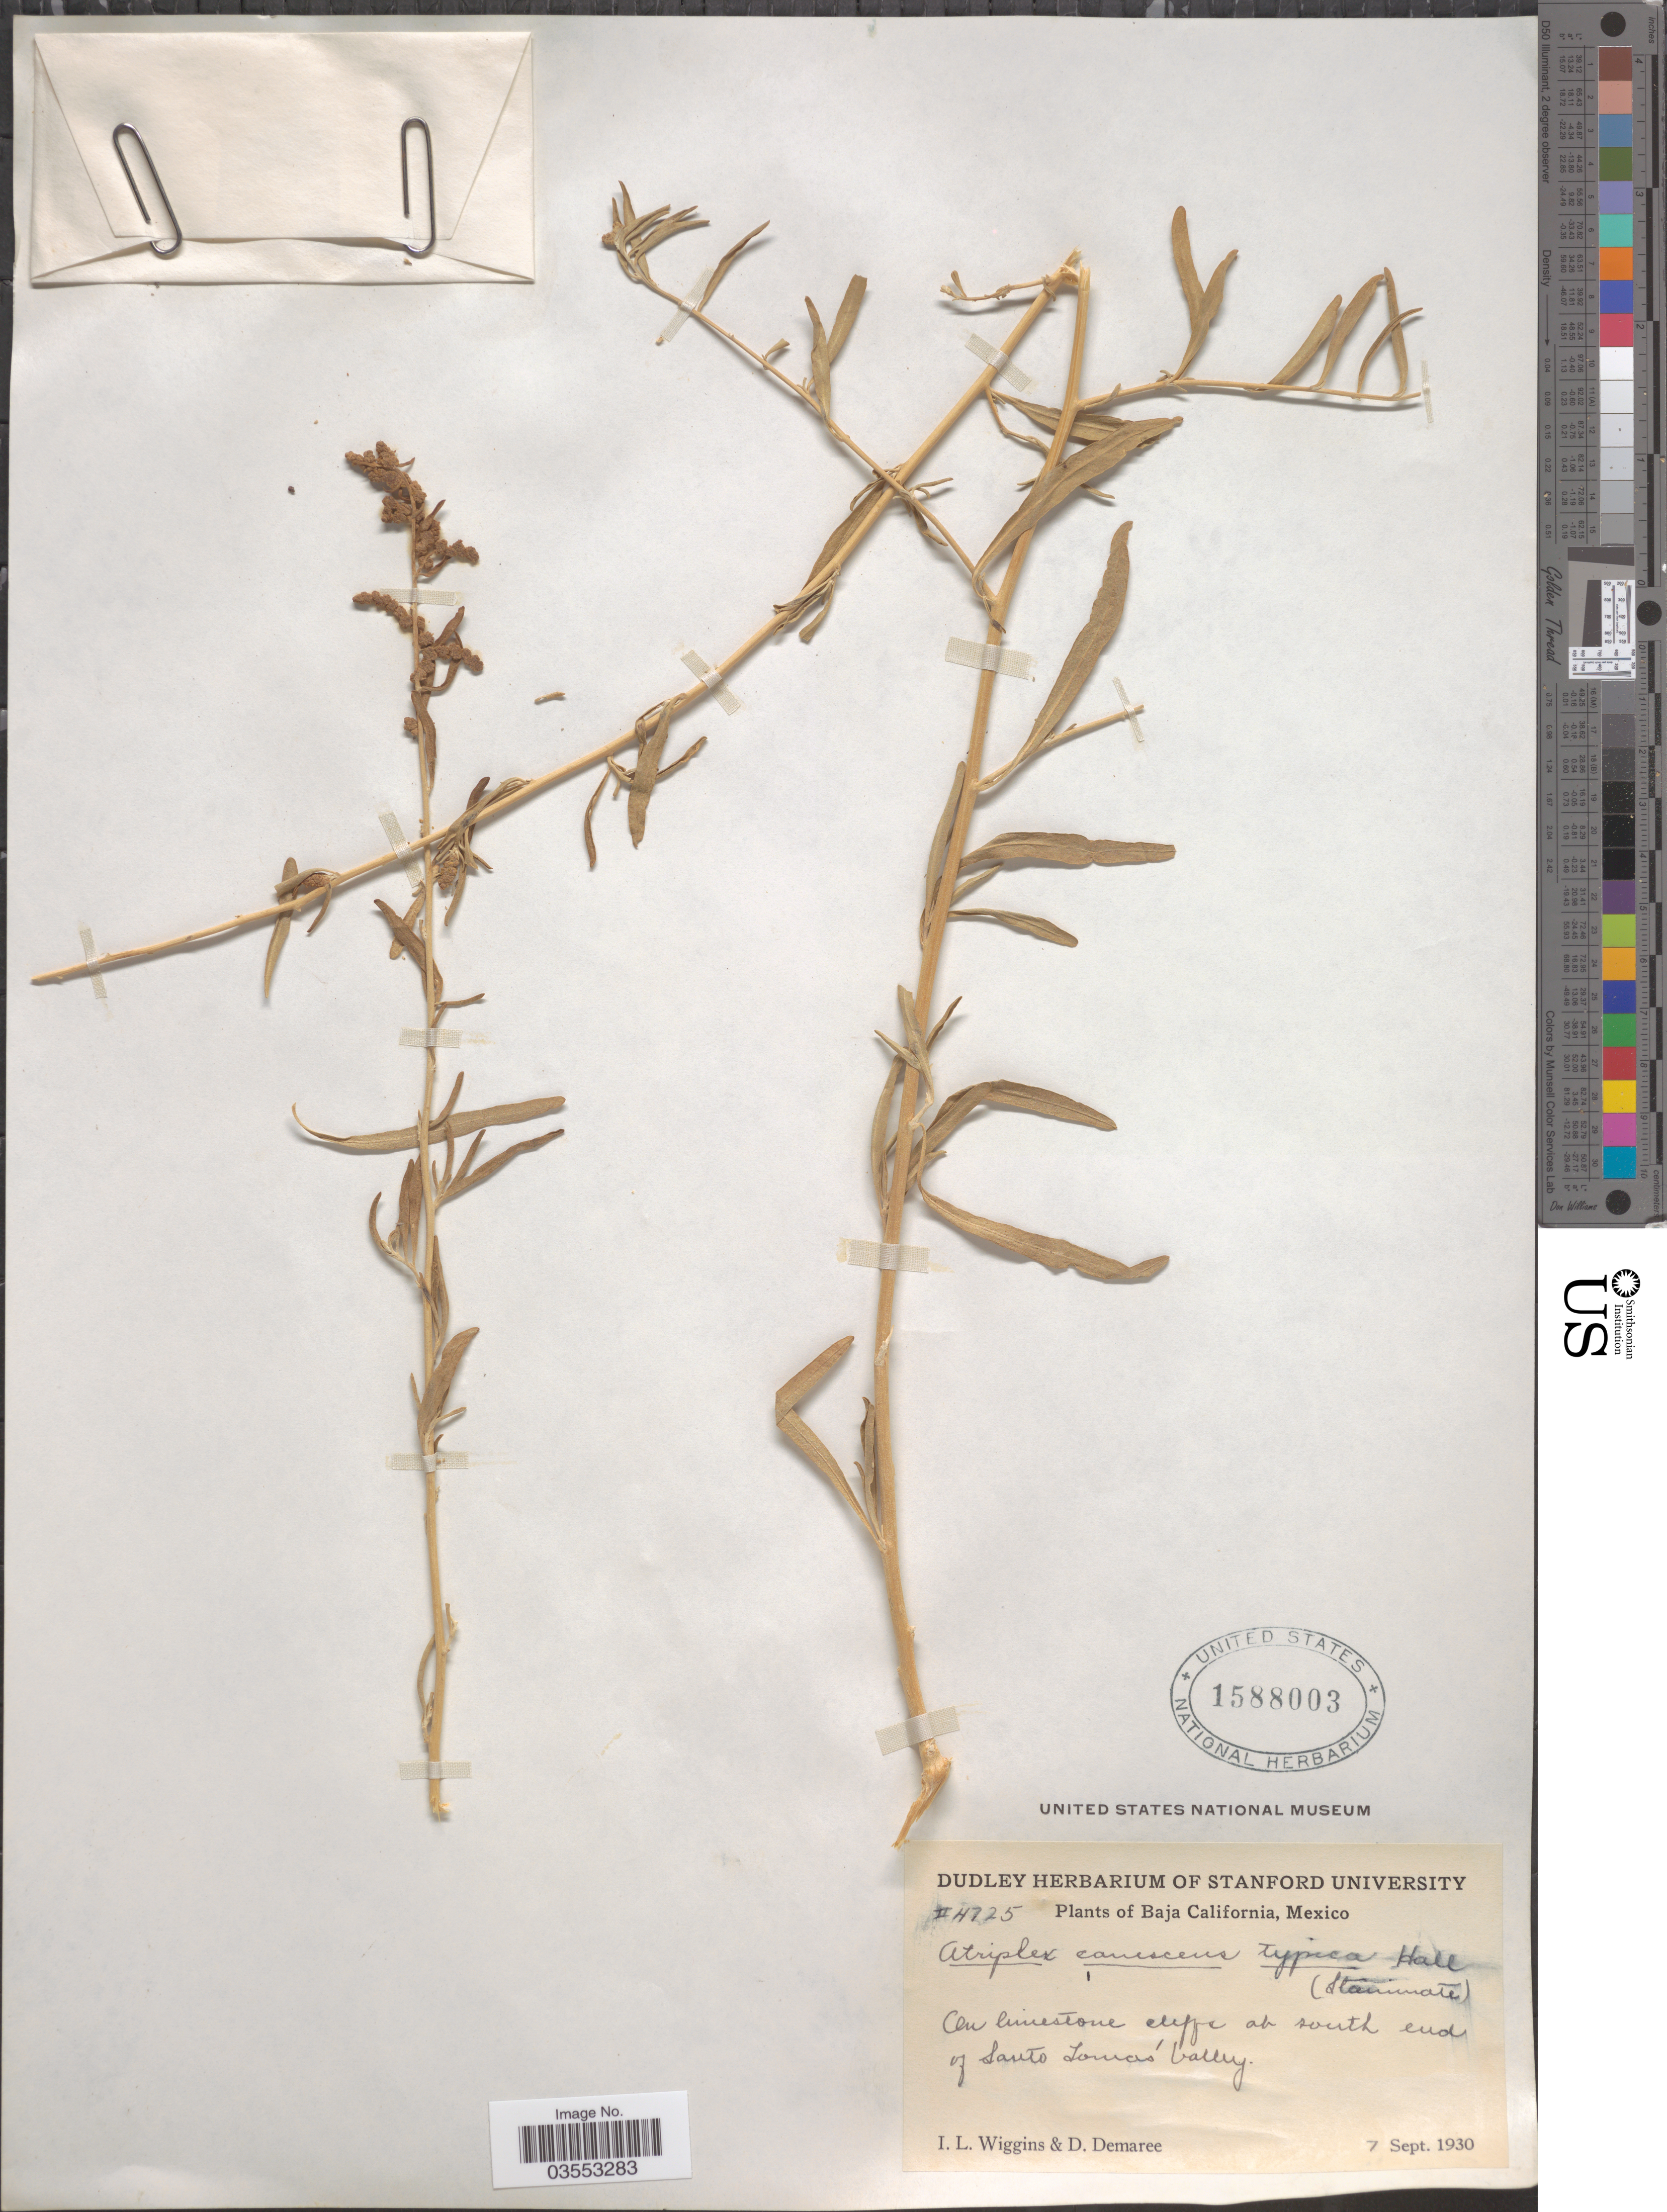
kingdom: Plantae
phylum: Tracheophyta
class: Magnoliopsida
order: Caryophyllales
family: Amaranthaceae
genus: Atriplex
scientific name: Atriplex canescens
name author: (Pursh) Nutt.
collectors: I. L. Wiggins & D. Demaree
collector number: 4725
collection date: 1930-09-07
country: Mexico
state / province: Baja California Norte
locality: On limestone cliffs at south end of Santo Lomas Valley.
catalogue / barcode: US 1588003